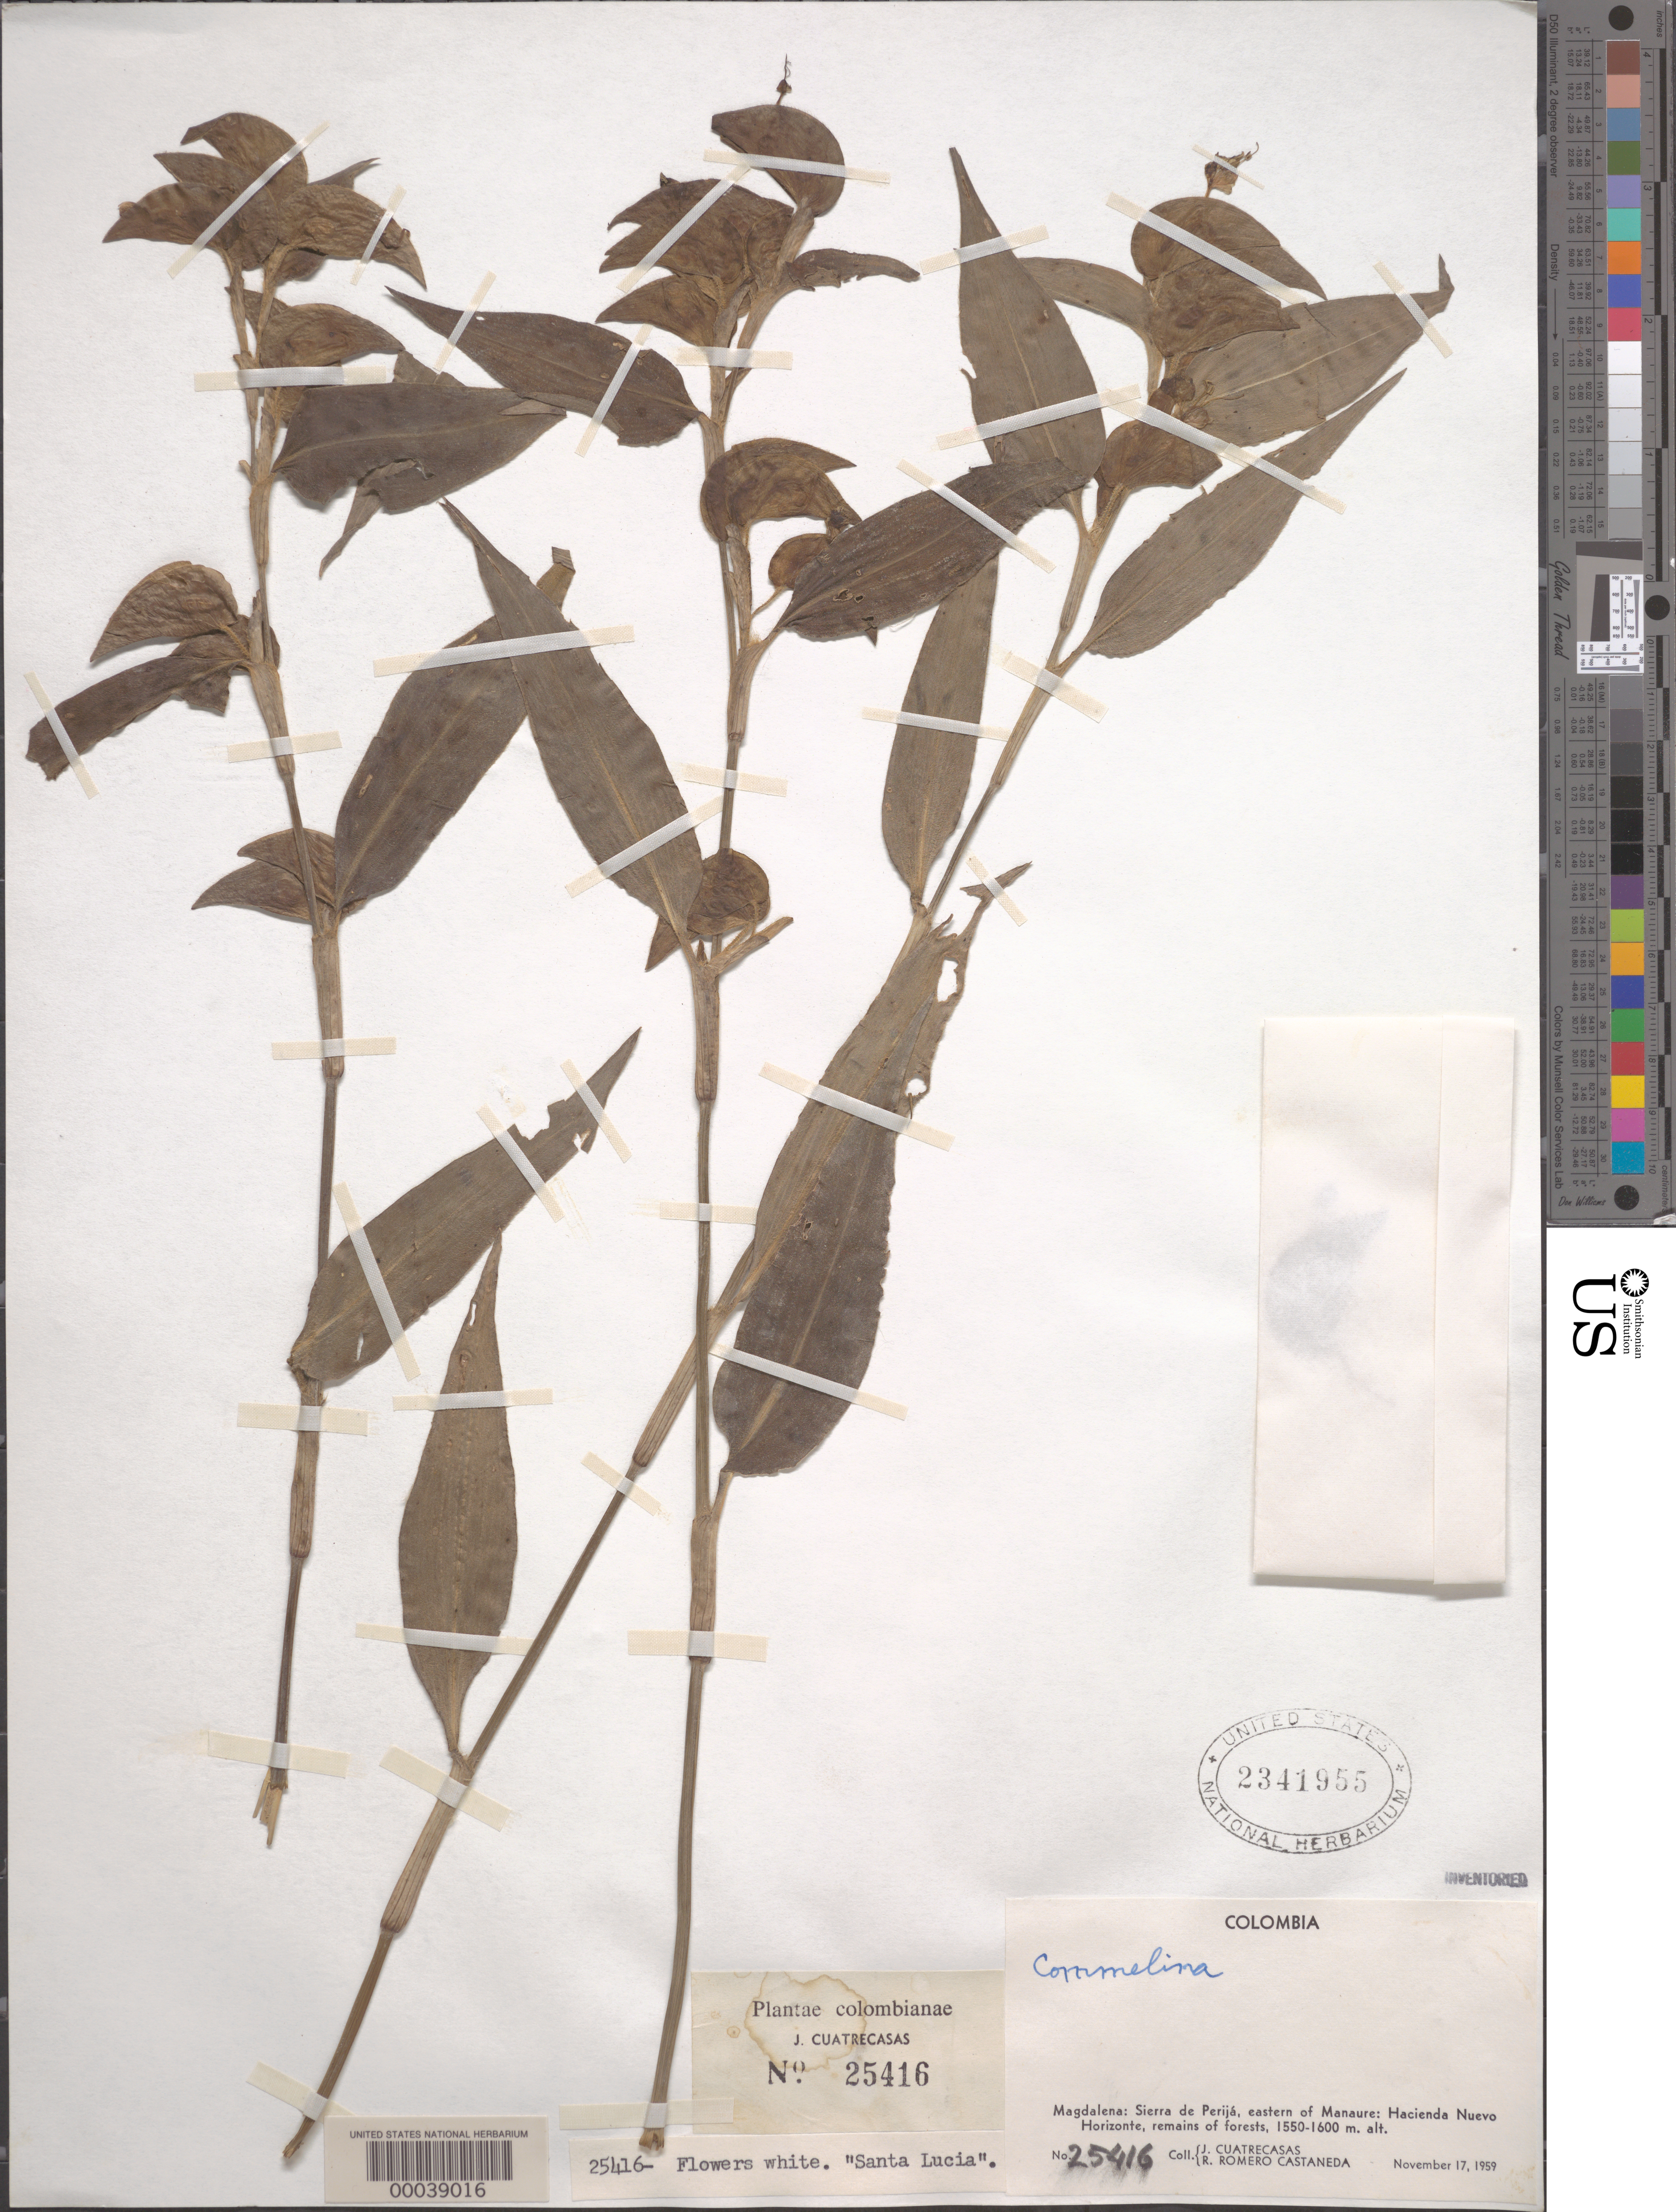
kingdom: Plantae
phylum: Tracheophyta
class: Liliopsida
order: Commelinales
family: Commelinaceae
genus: Commelina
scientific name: Commelina sp.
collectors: J. Cuatrecasas & R. Romero Castañeda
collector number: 25416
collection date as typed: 17 Nov 1959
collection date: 1959-11-17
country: Colombia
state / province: Magdalena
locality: Sierra de parija; E of Manaure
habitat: Remains of forest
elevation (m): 1550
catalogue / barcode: US 2341955